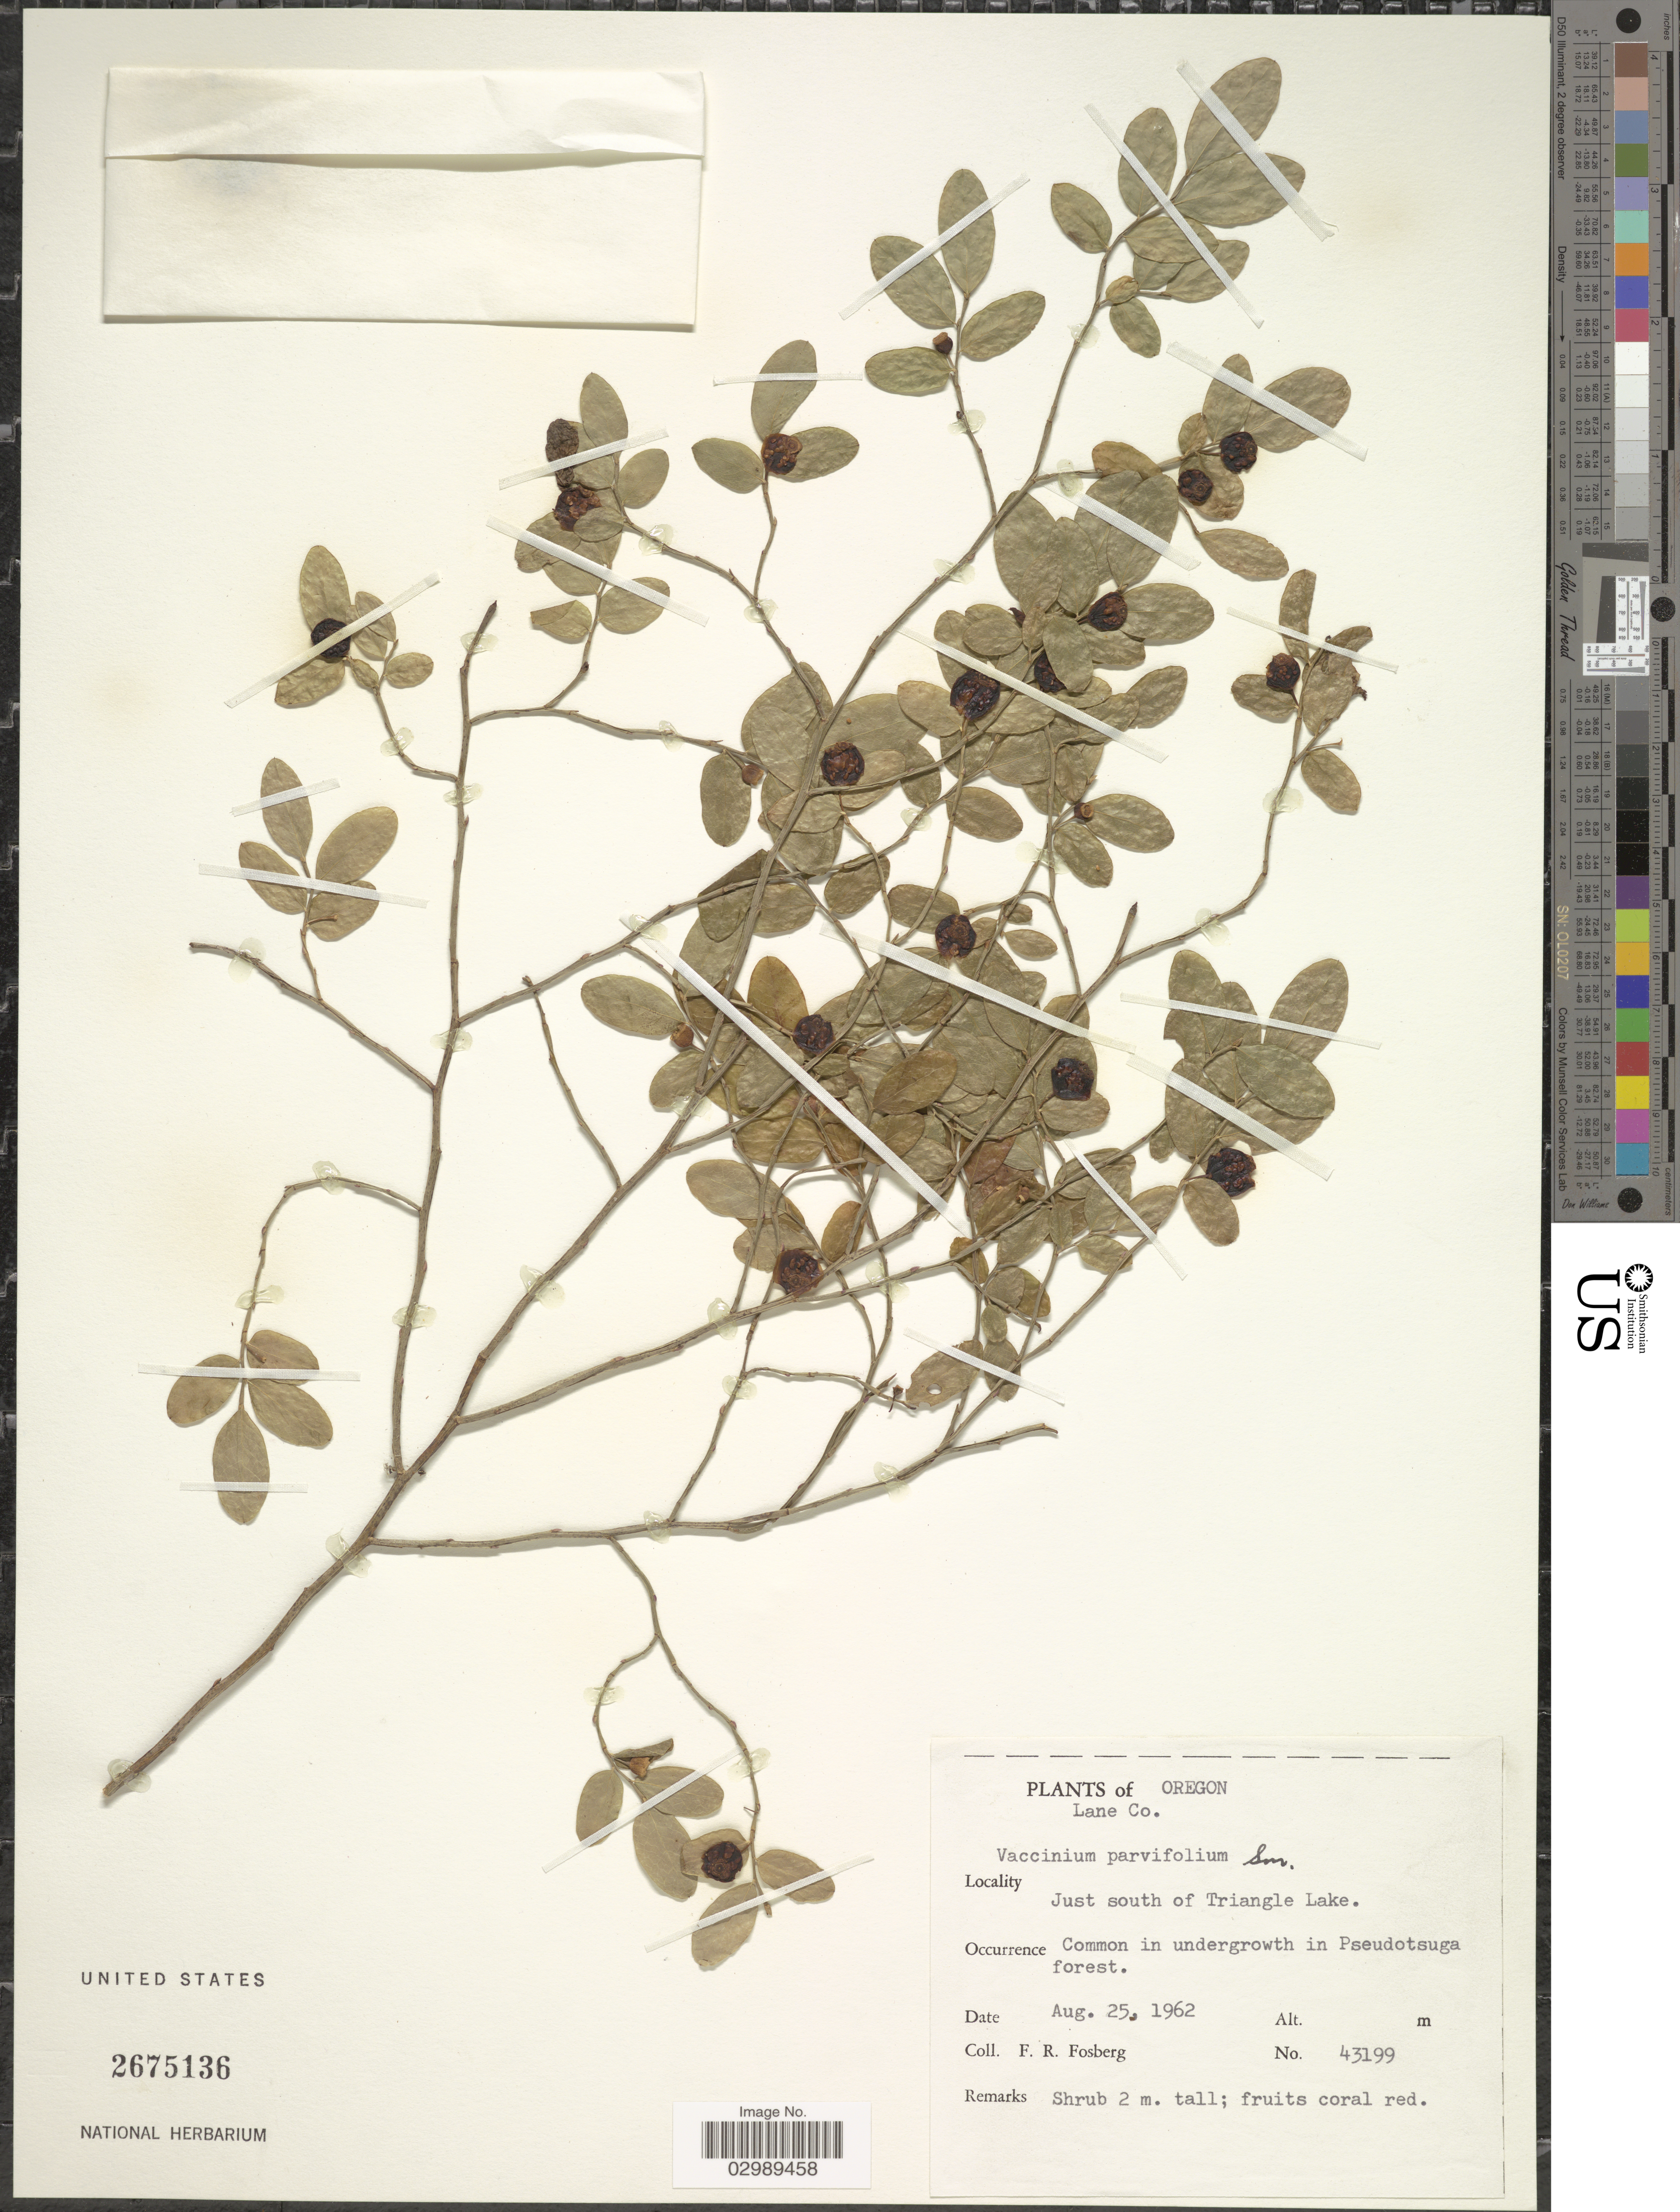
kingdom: Plantae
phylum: Tracheophyta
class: Magnoliopsida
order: Ericales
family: Ericaceae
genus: Vaccinium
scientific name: Vaccinium parvifolium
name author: Small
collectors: F. R. Fosberg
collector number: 43199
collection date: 1962-08-25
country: United States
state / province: Oregon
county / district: Lake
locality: Lane Co., Just south of Triangle Lake.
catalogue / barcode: US 2675136